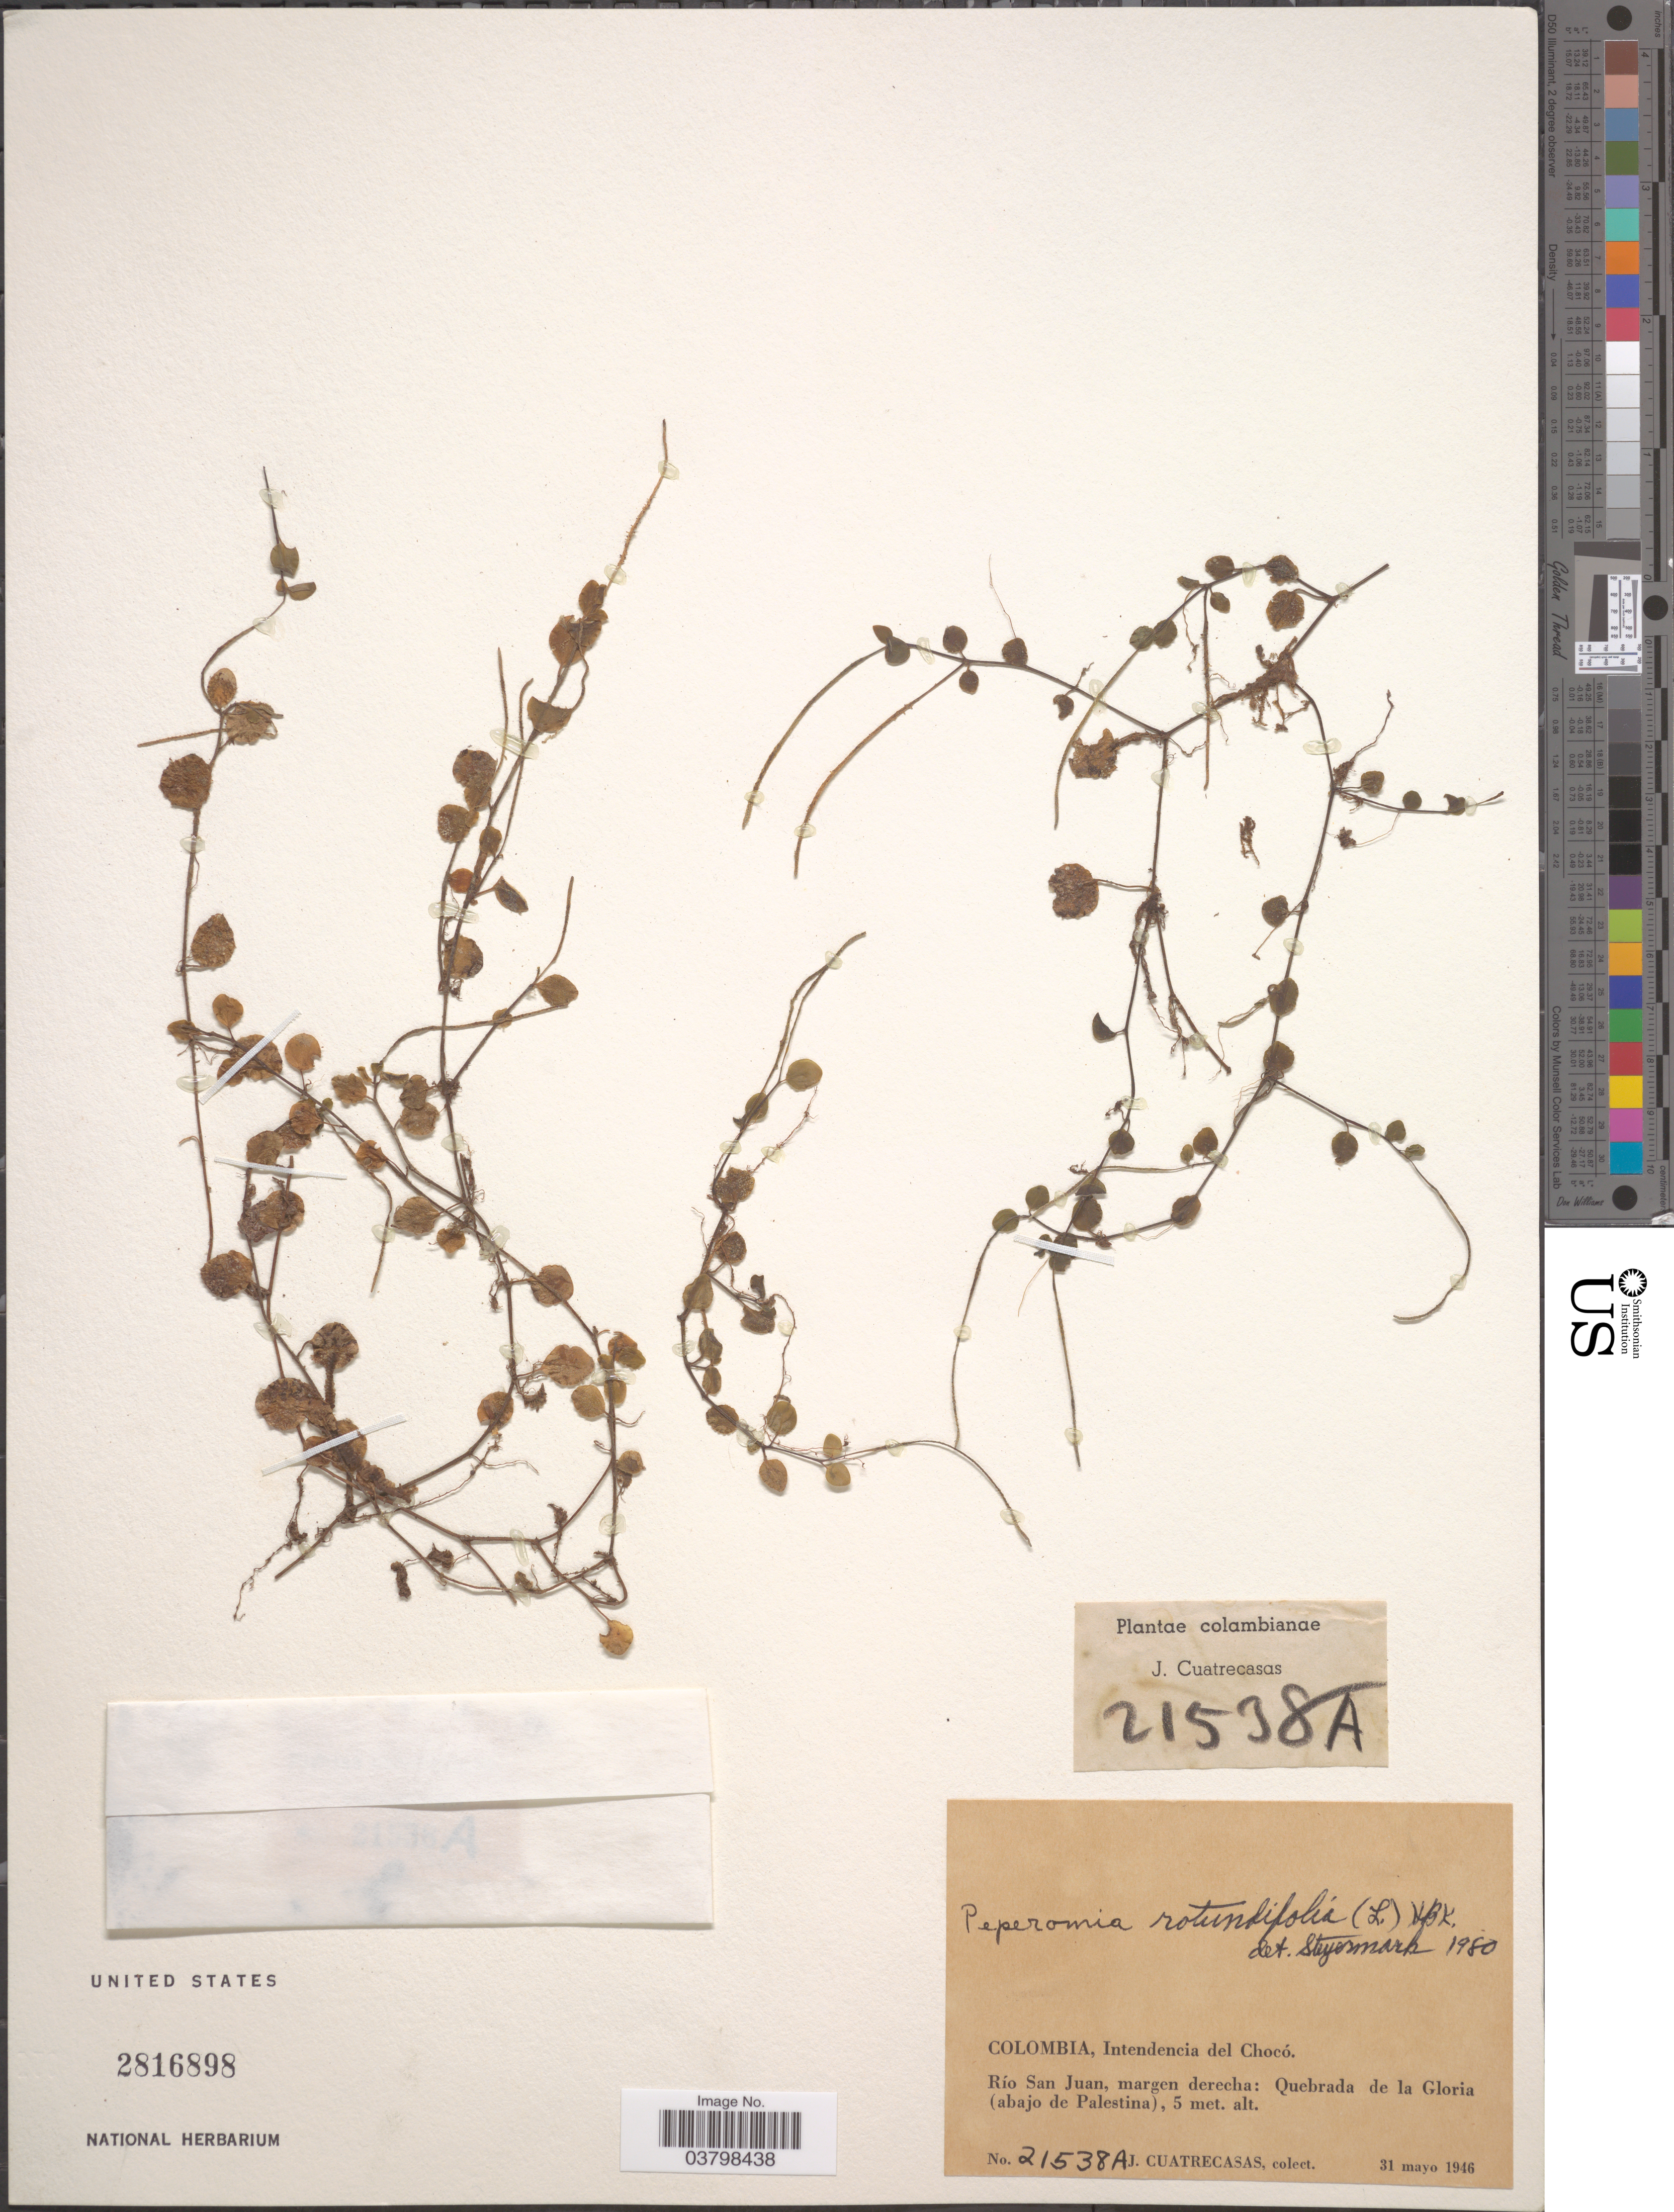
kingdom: Plantae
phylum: Tracheophyta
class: Magnoliopsida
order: Piperales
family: Piperaceae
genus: Peperomia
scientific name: Peperomia rotundifolia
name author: (L.) Kunth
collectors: J. Cuatrecasas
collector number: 21538A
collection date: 1946-05-31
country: Colombia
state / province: Chocó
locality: Intendencia del Chocó. Río San Juan, margen derecha: Quebrada de la Gloria (abajo de Palestina).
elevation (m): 5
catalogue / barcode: US 2816898